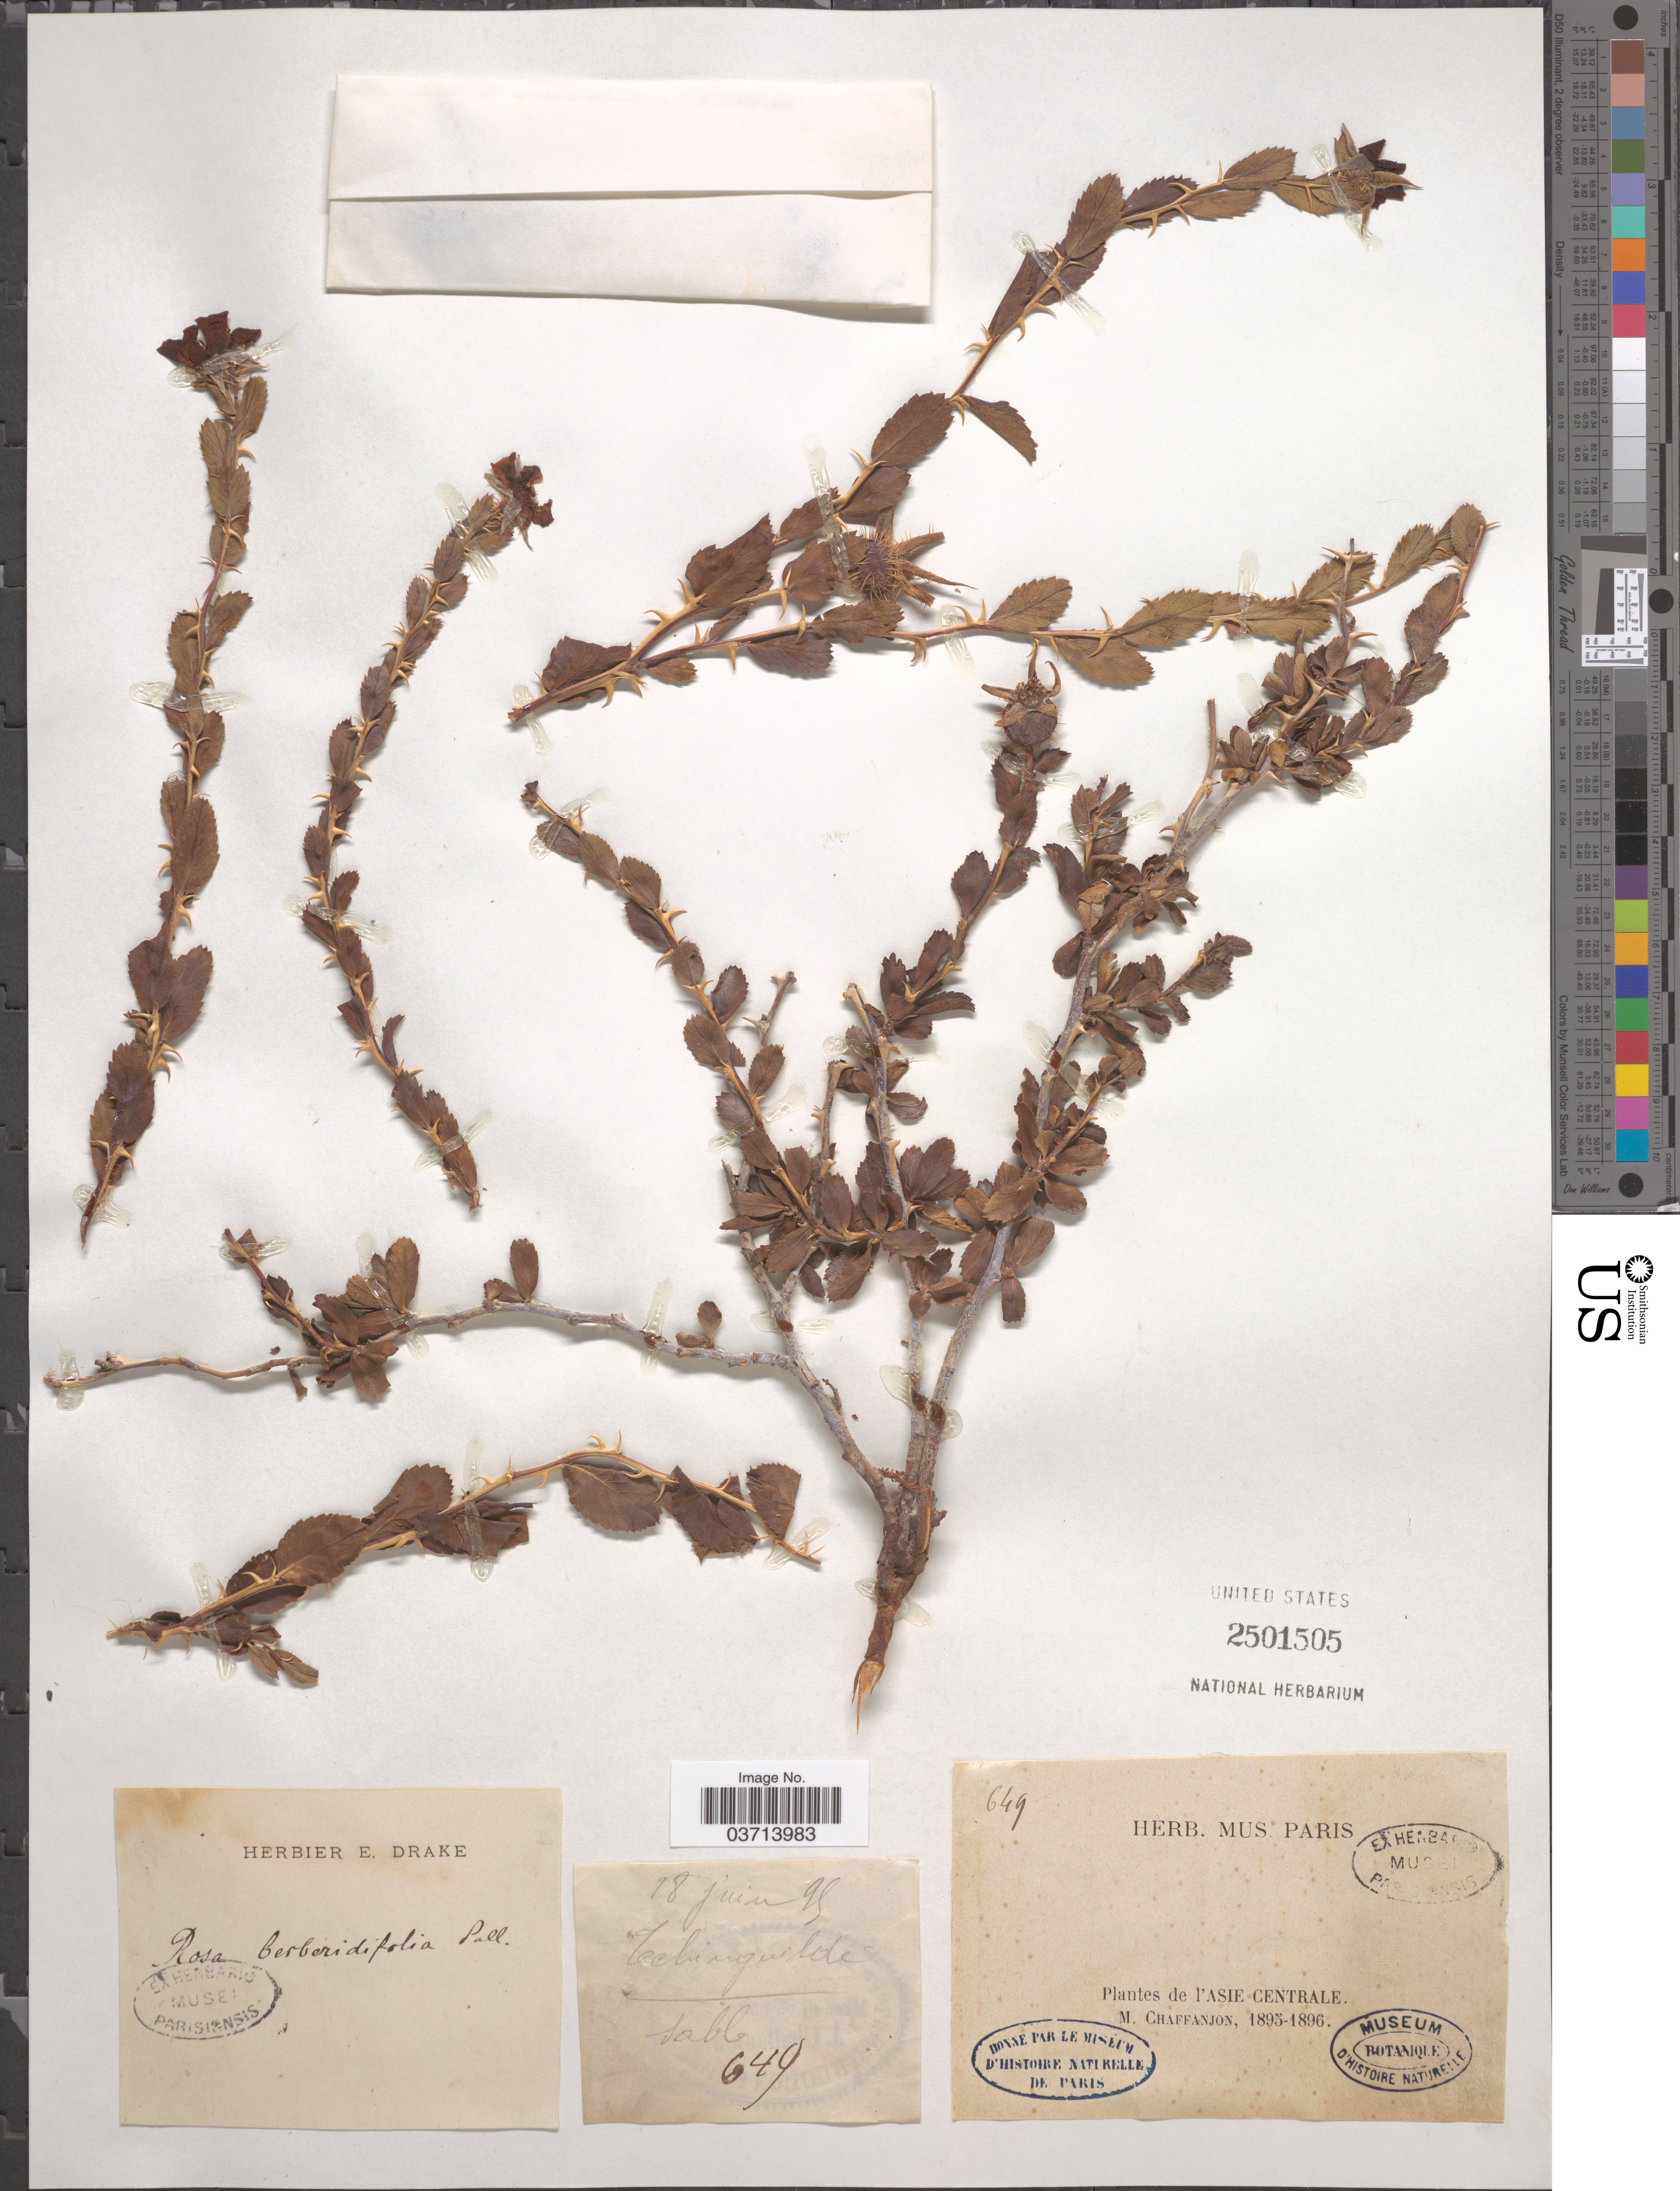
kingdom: Plantae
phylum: Tracheophyta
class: Magnoliopsida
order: Rosales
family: Rosaceae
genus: Rosa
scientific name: Rosa berberifolia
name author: Pall.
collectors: M. Chaffanjon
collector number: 649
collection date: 1895-06-18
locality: L'Asie Centrale.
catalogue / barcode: US 2501505